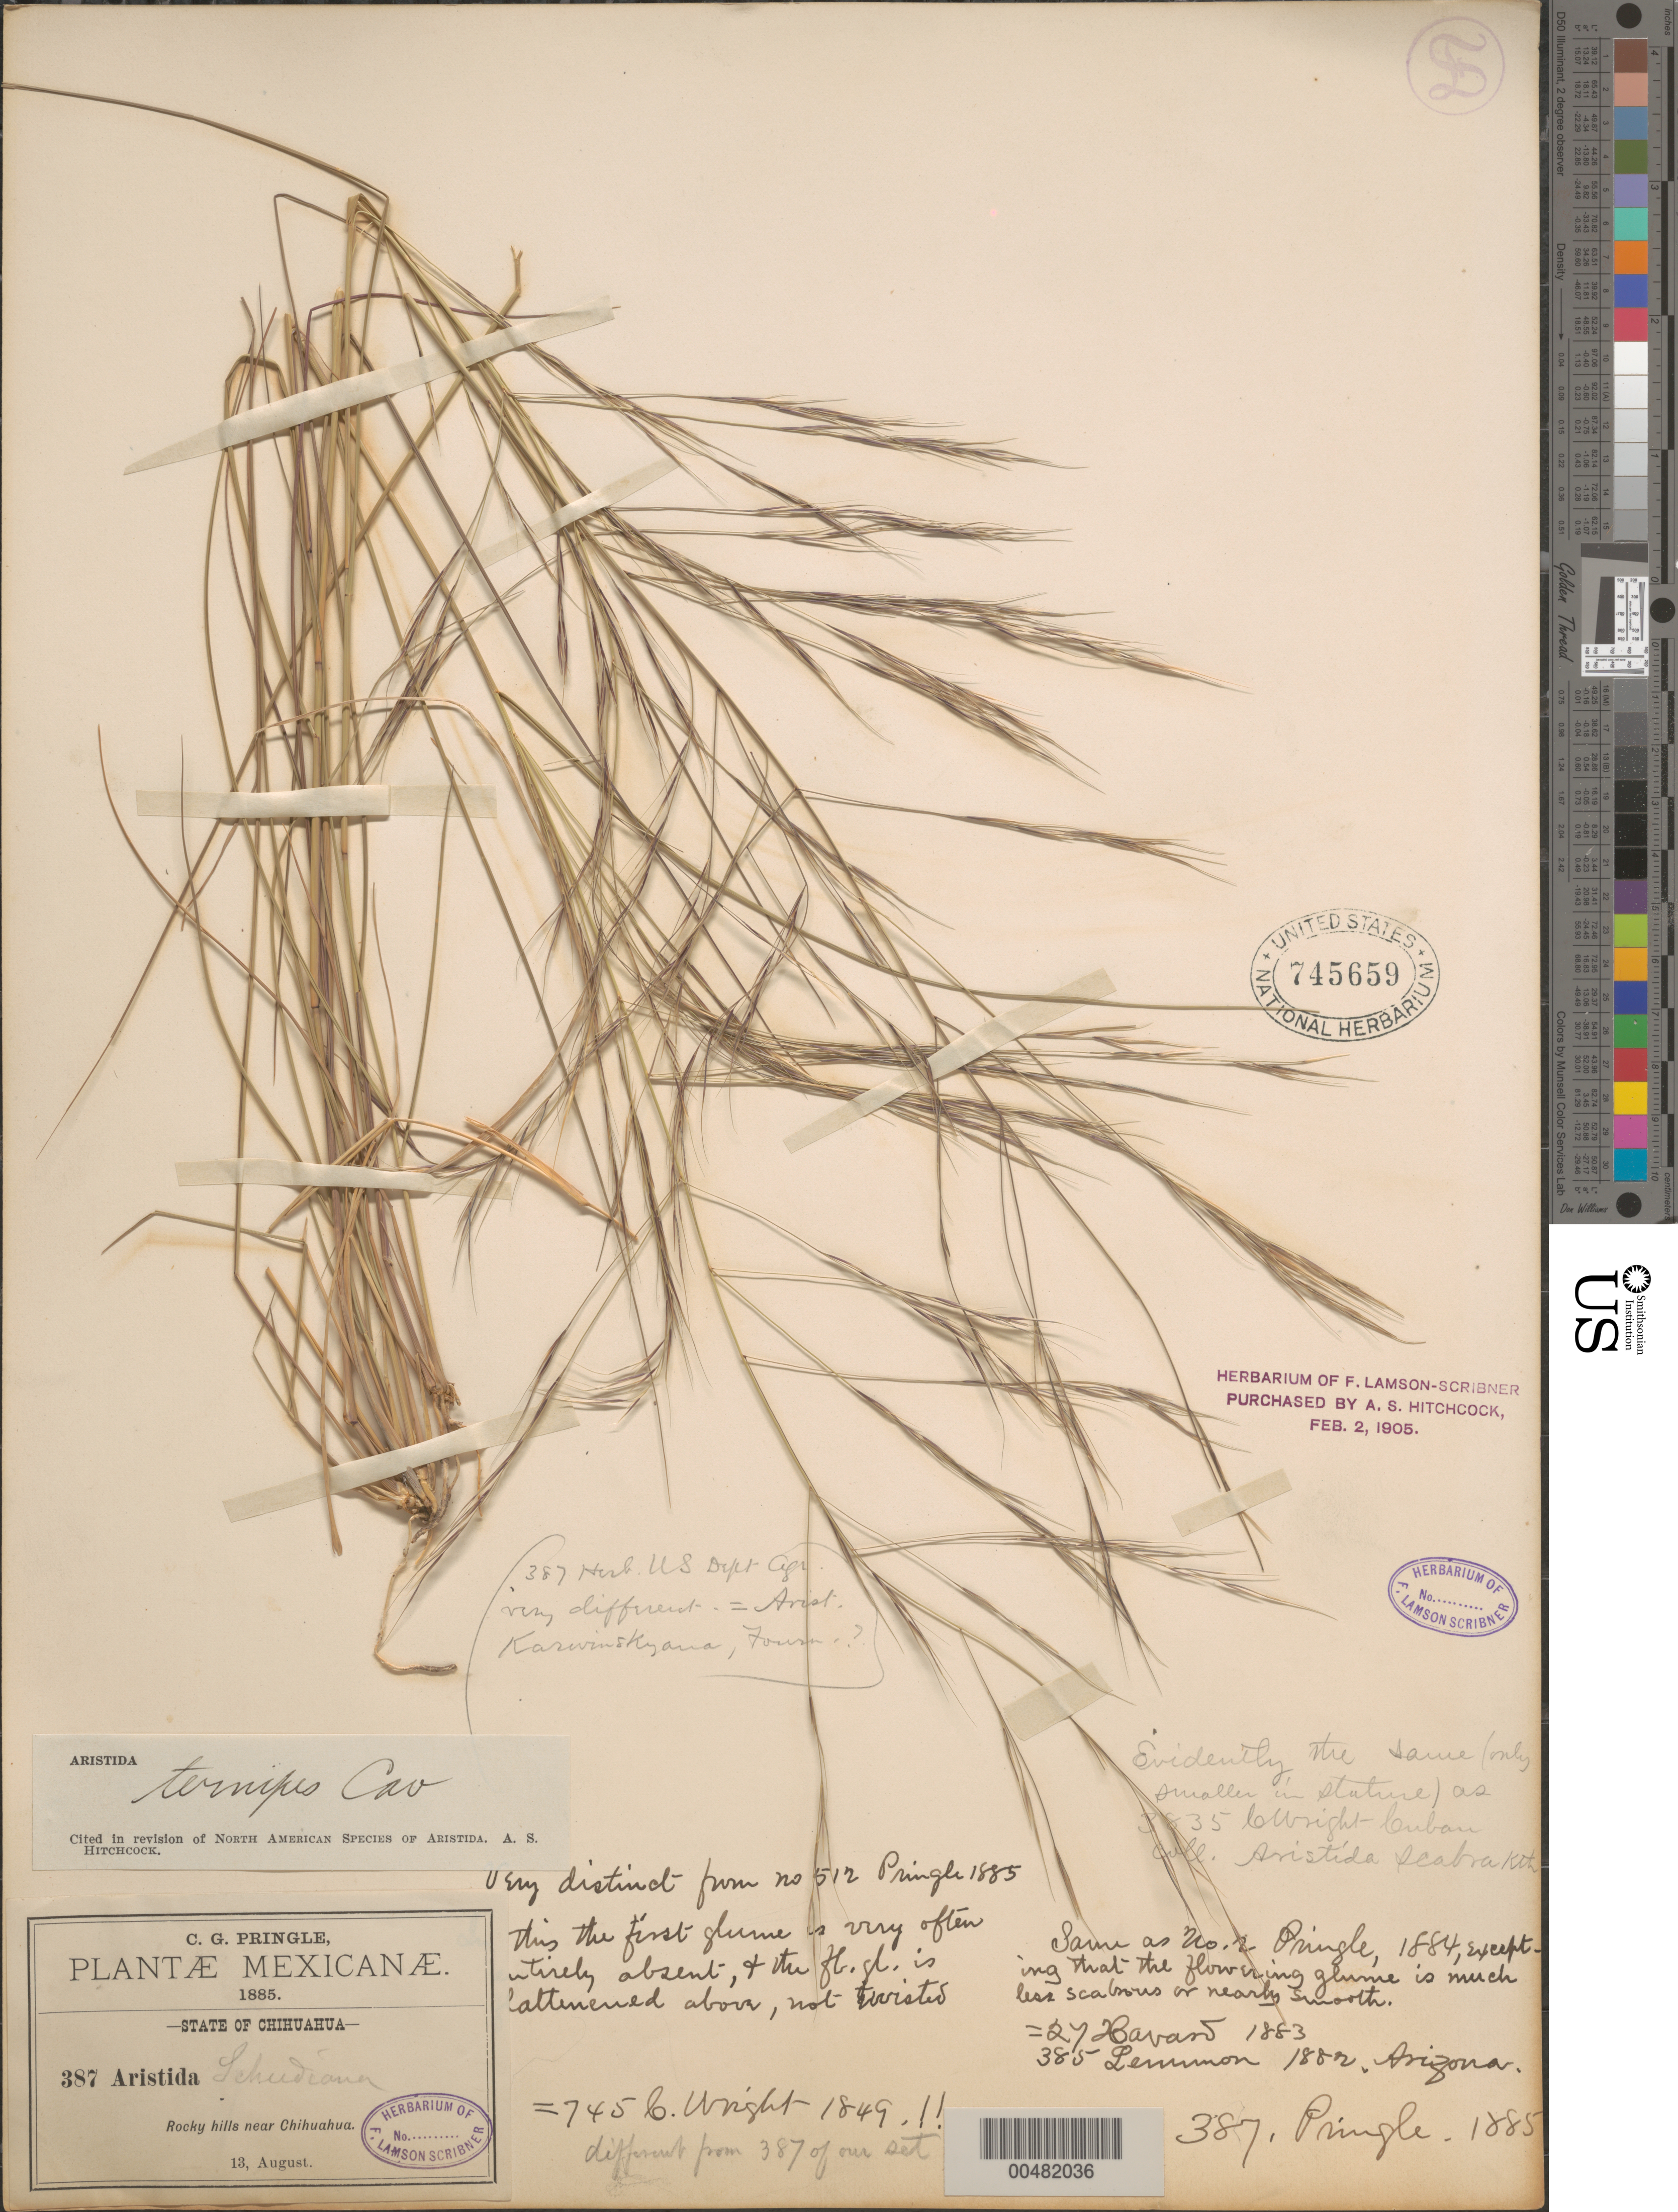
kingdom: Plantae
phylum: Tracheophyta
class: Liliopsida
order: Poales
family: Poaceae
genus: Aristida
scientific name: Aristida ternipes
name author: Cav.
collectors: C. G. Pringle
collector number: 387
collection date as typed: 13 Aug 1885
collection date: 1885-08-13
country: Mexico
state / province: Chihuahua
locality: Near Chihuahua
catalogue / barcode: US 745659